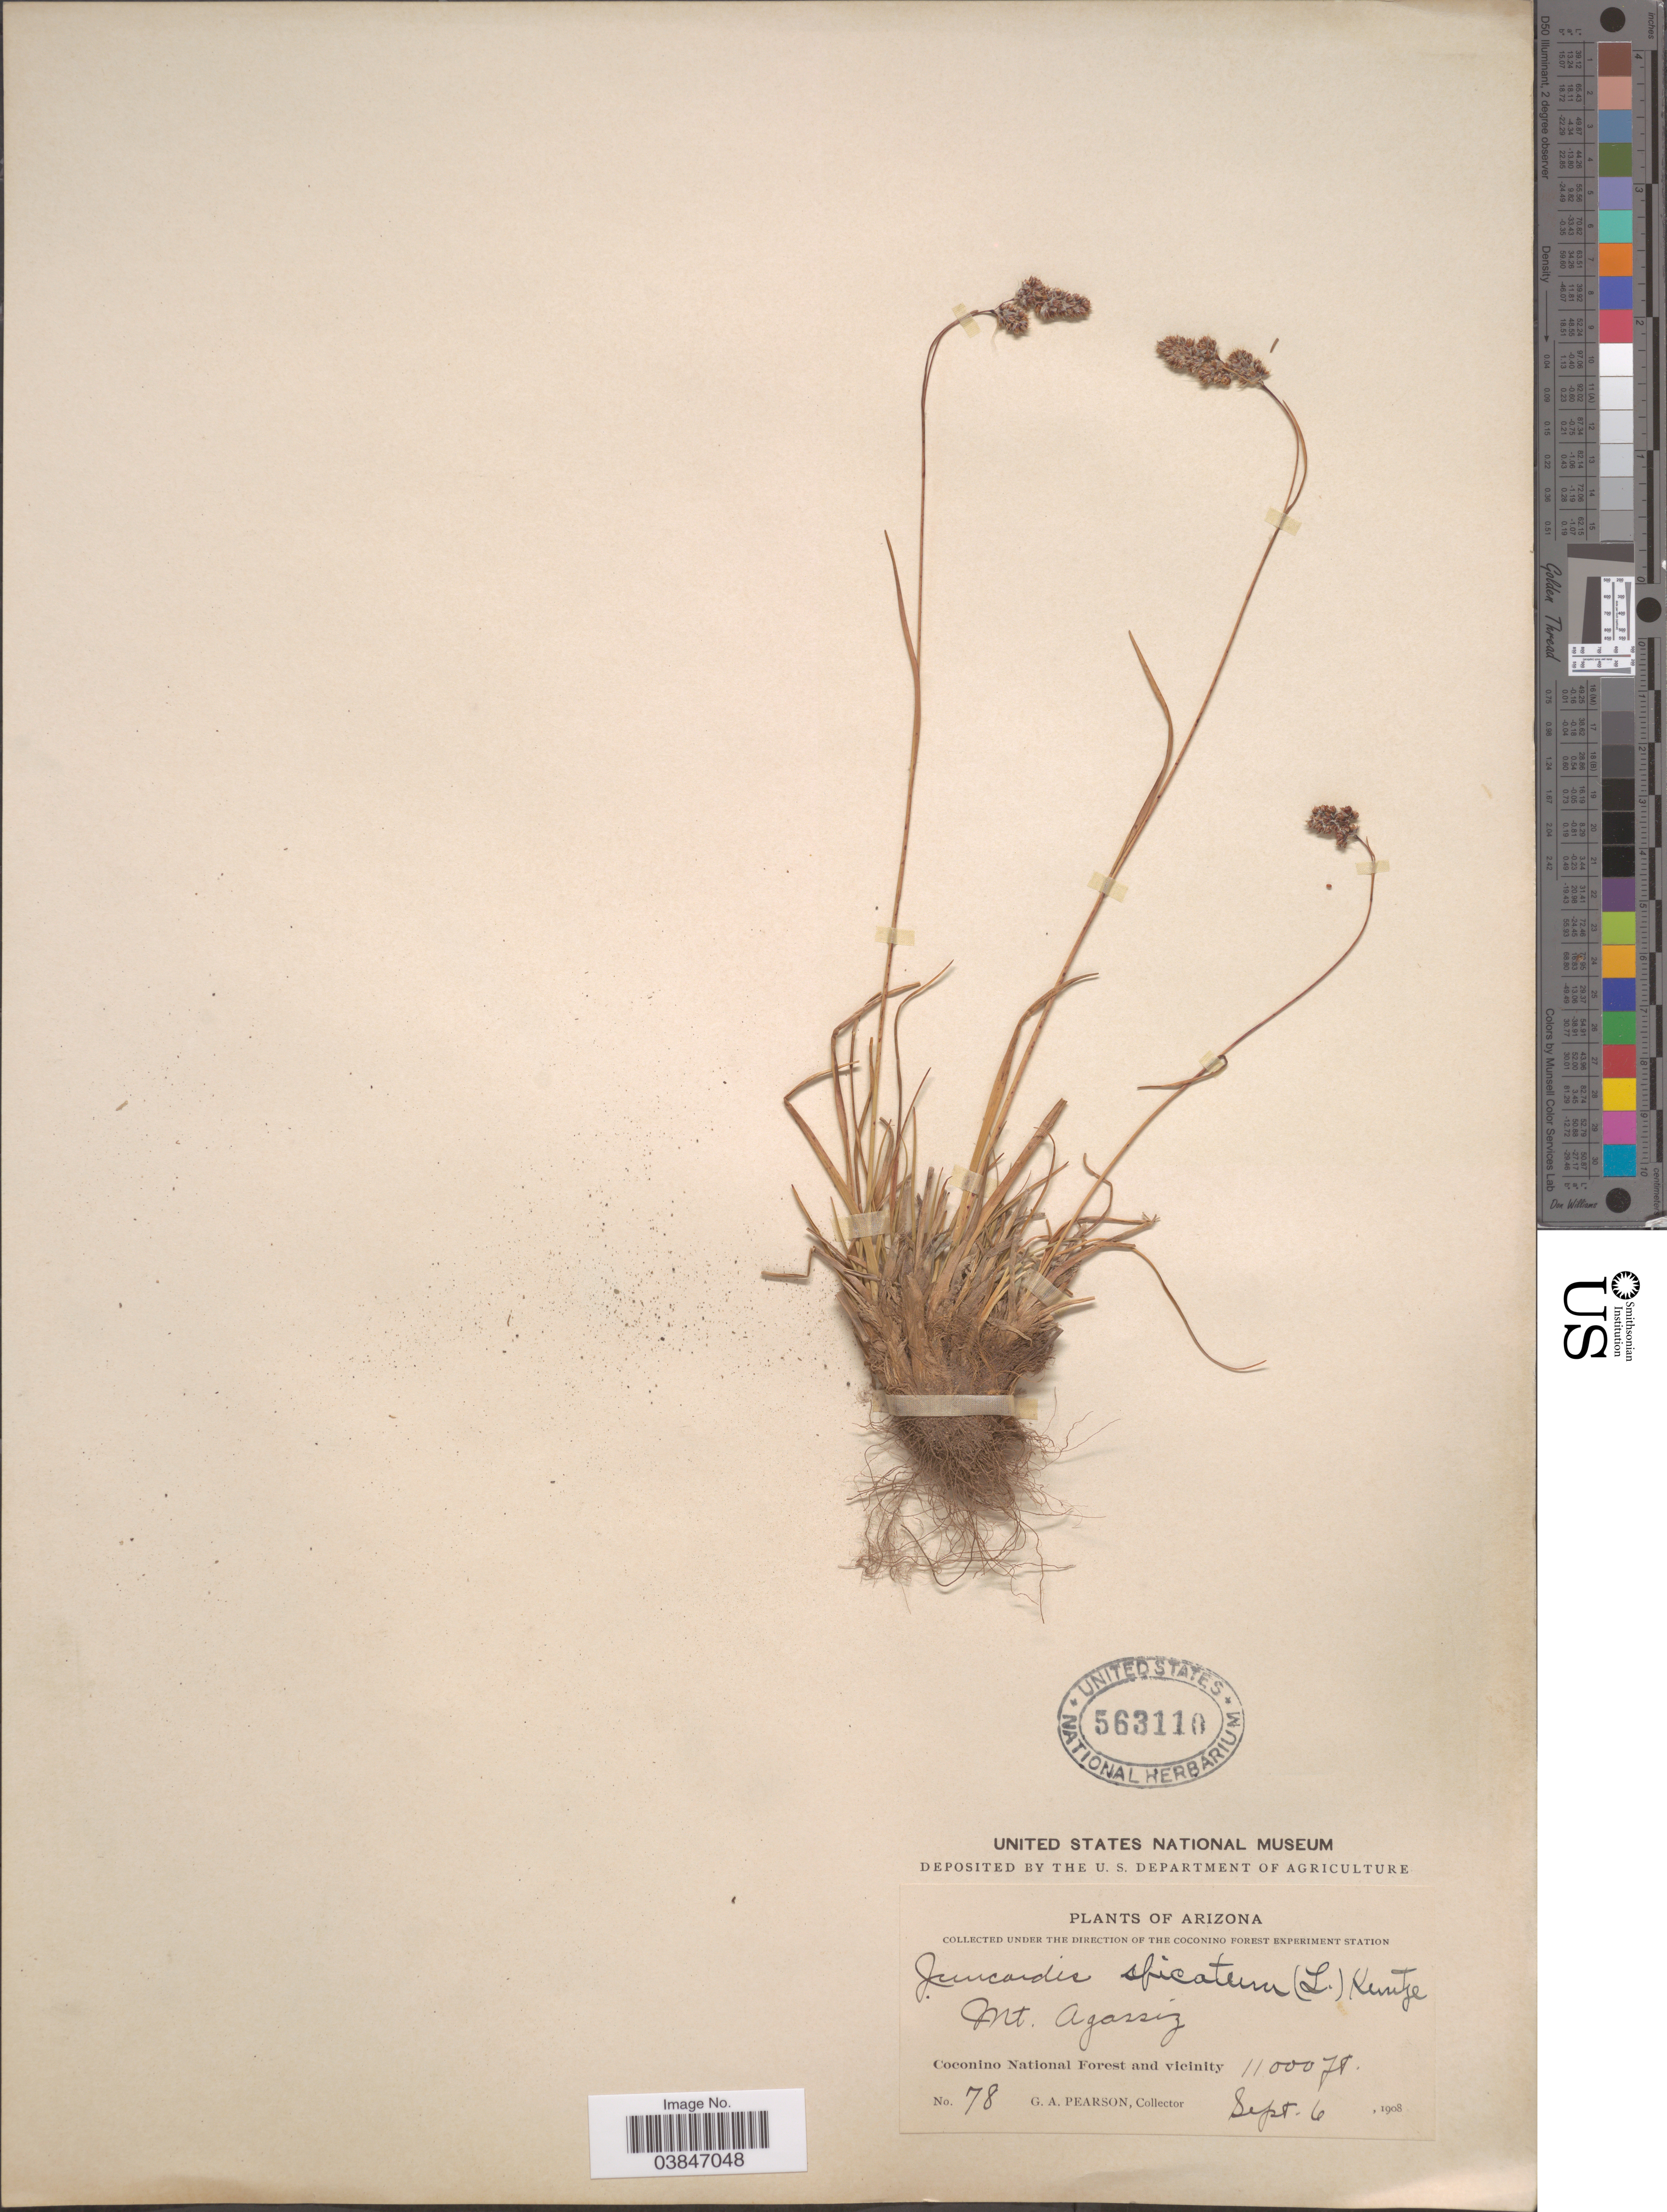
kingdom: Plantae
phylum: Tracheophyta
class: Liliopsida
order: Poales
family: Juncaceae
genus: Luzula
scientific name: Luzula spicata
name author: (L.) DC.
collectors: G. Pearson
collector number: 78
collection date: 1908-09-06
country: United States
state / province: Arizona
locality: Mt. Agassiz. Coconino National Forest and vicinity.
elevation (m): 3353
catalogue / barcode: US 563110